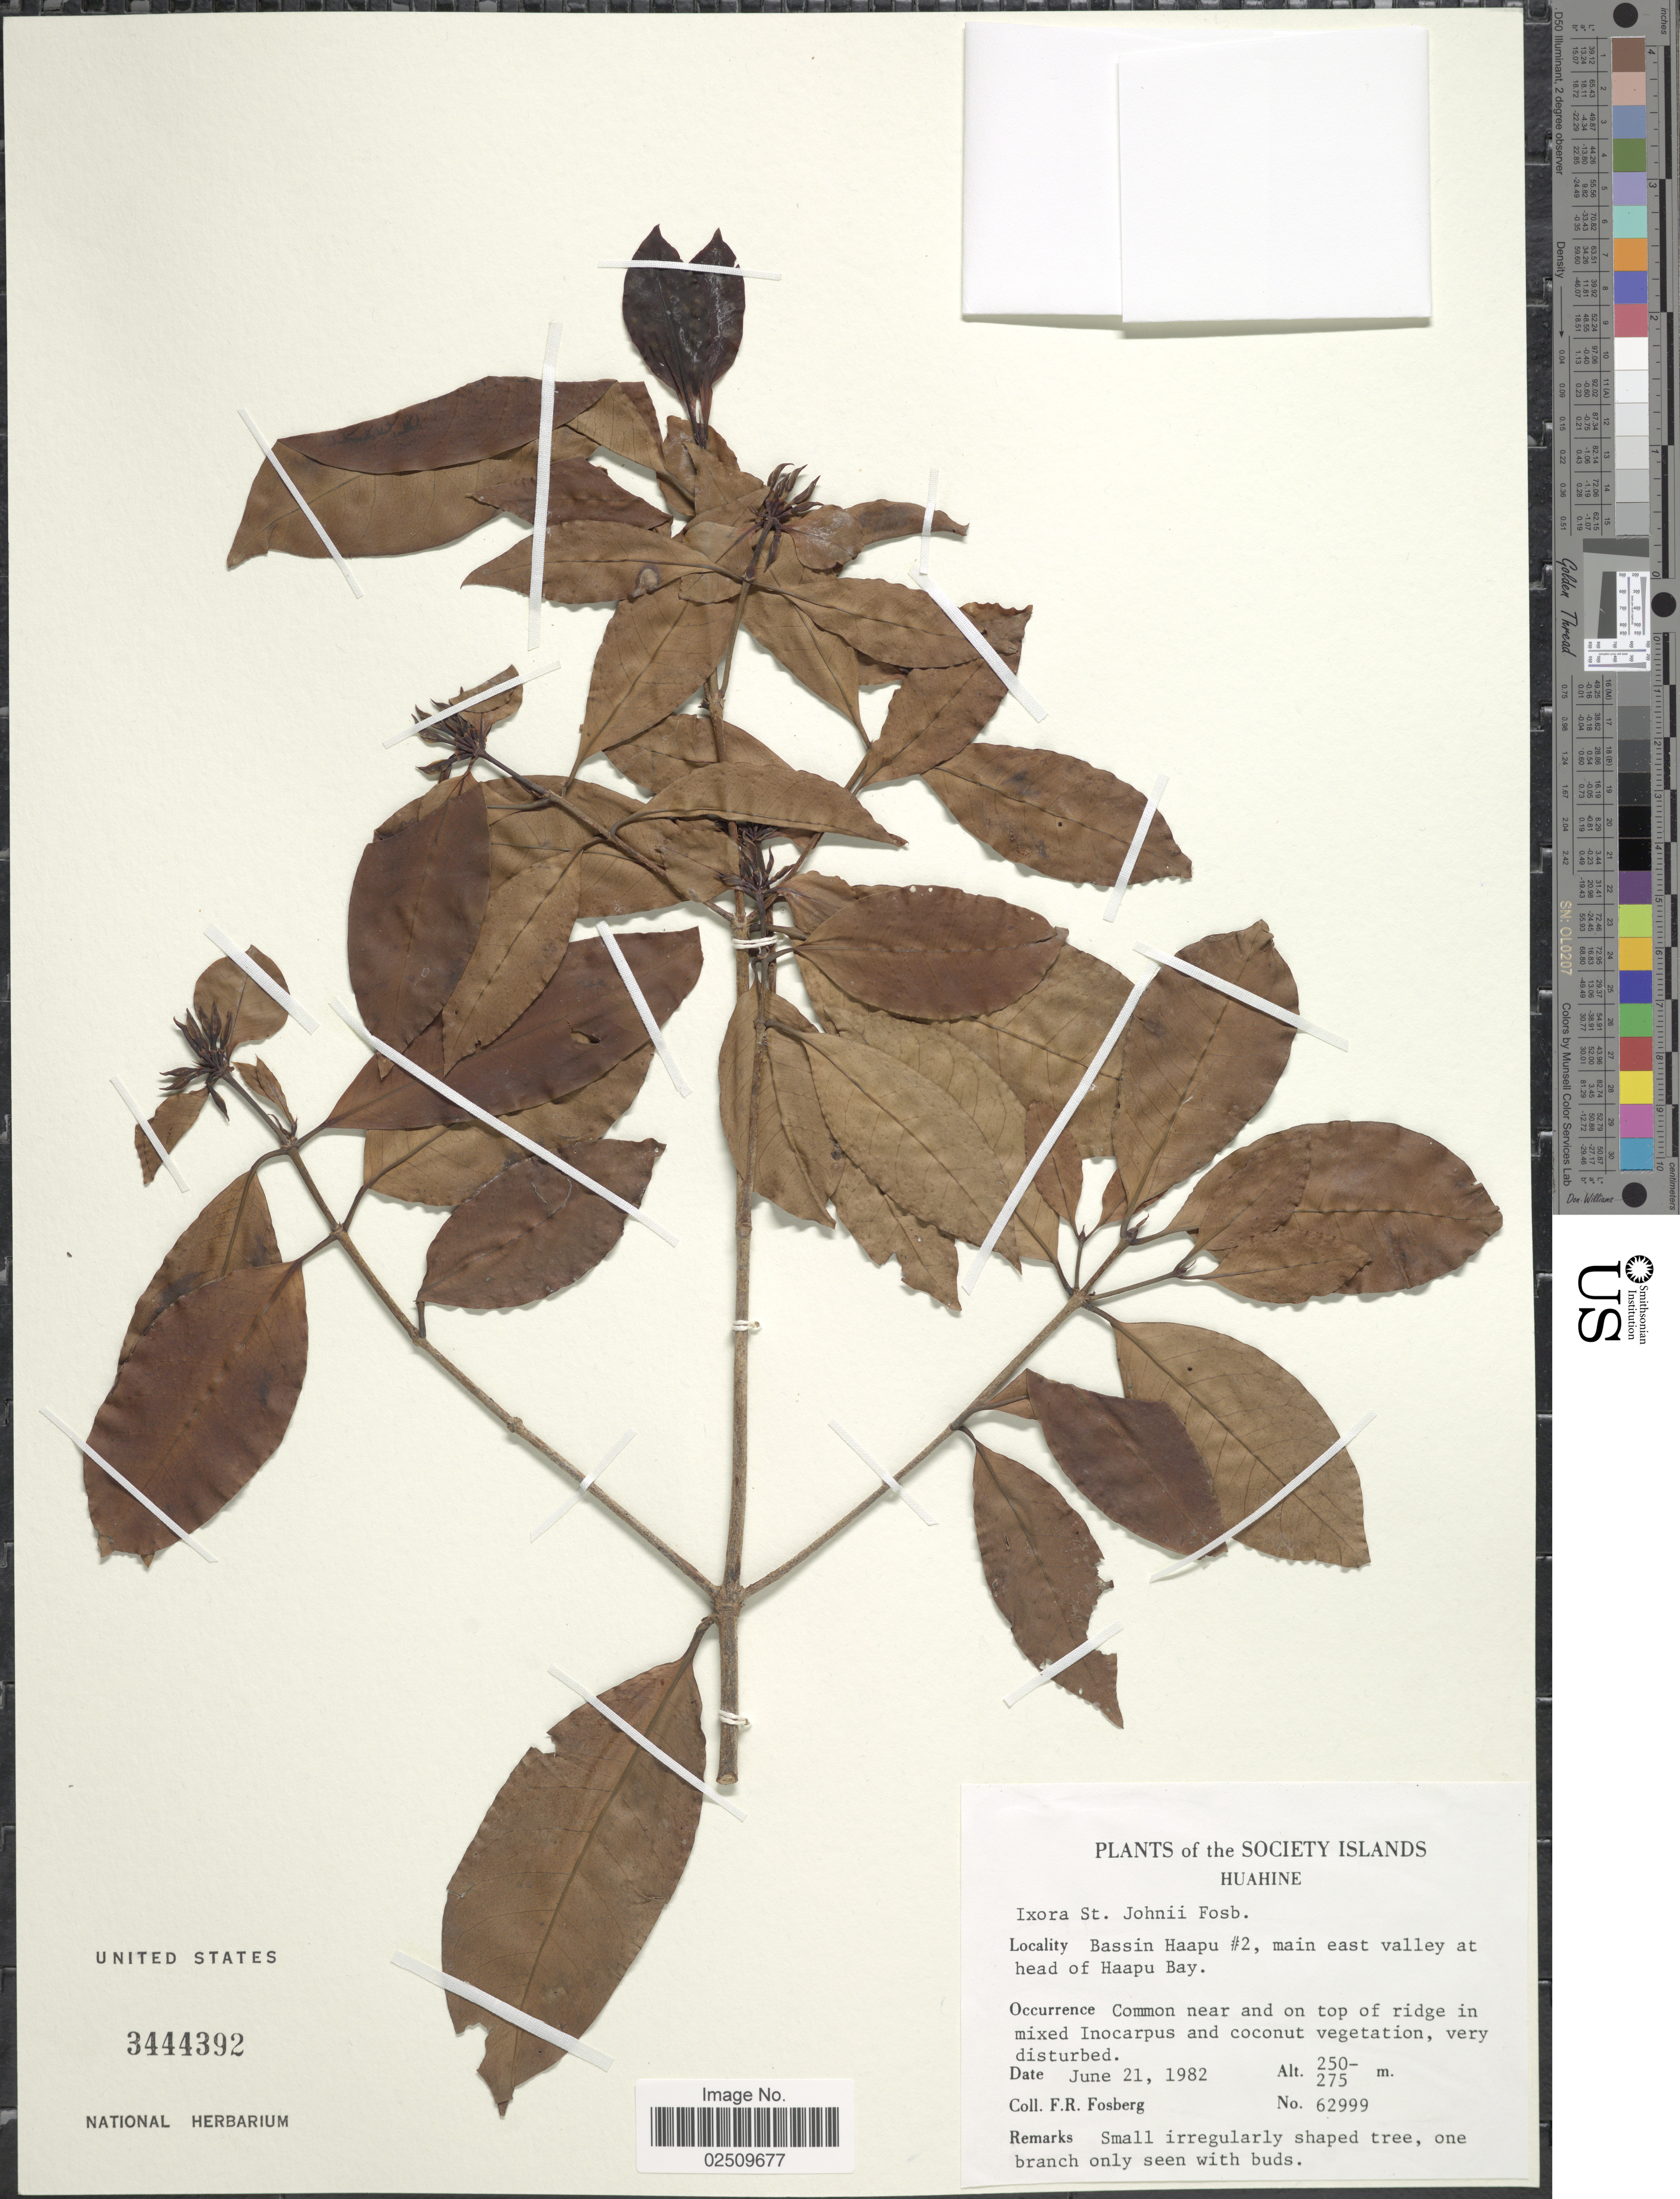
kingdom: Plantae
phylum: Tracheophyta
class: Magnoliopsida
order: Gentianales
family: Rubiaceae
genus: Ixora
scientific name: Ixora st-johnii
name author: Fosberg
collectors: F. R. Fosberg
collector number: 62999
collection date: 1982-06-21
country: French Polynesia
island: Huahine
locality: The Society Islands, Huahine, Bassin Haapu #2, main east valley at head of Haapu Bay, Common near and on top of ridge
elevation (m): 250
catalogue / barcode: US 3444392